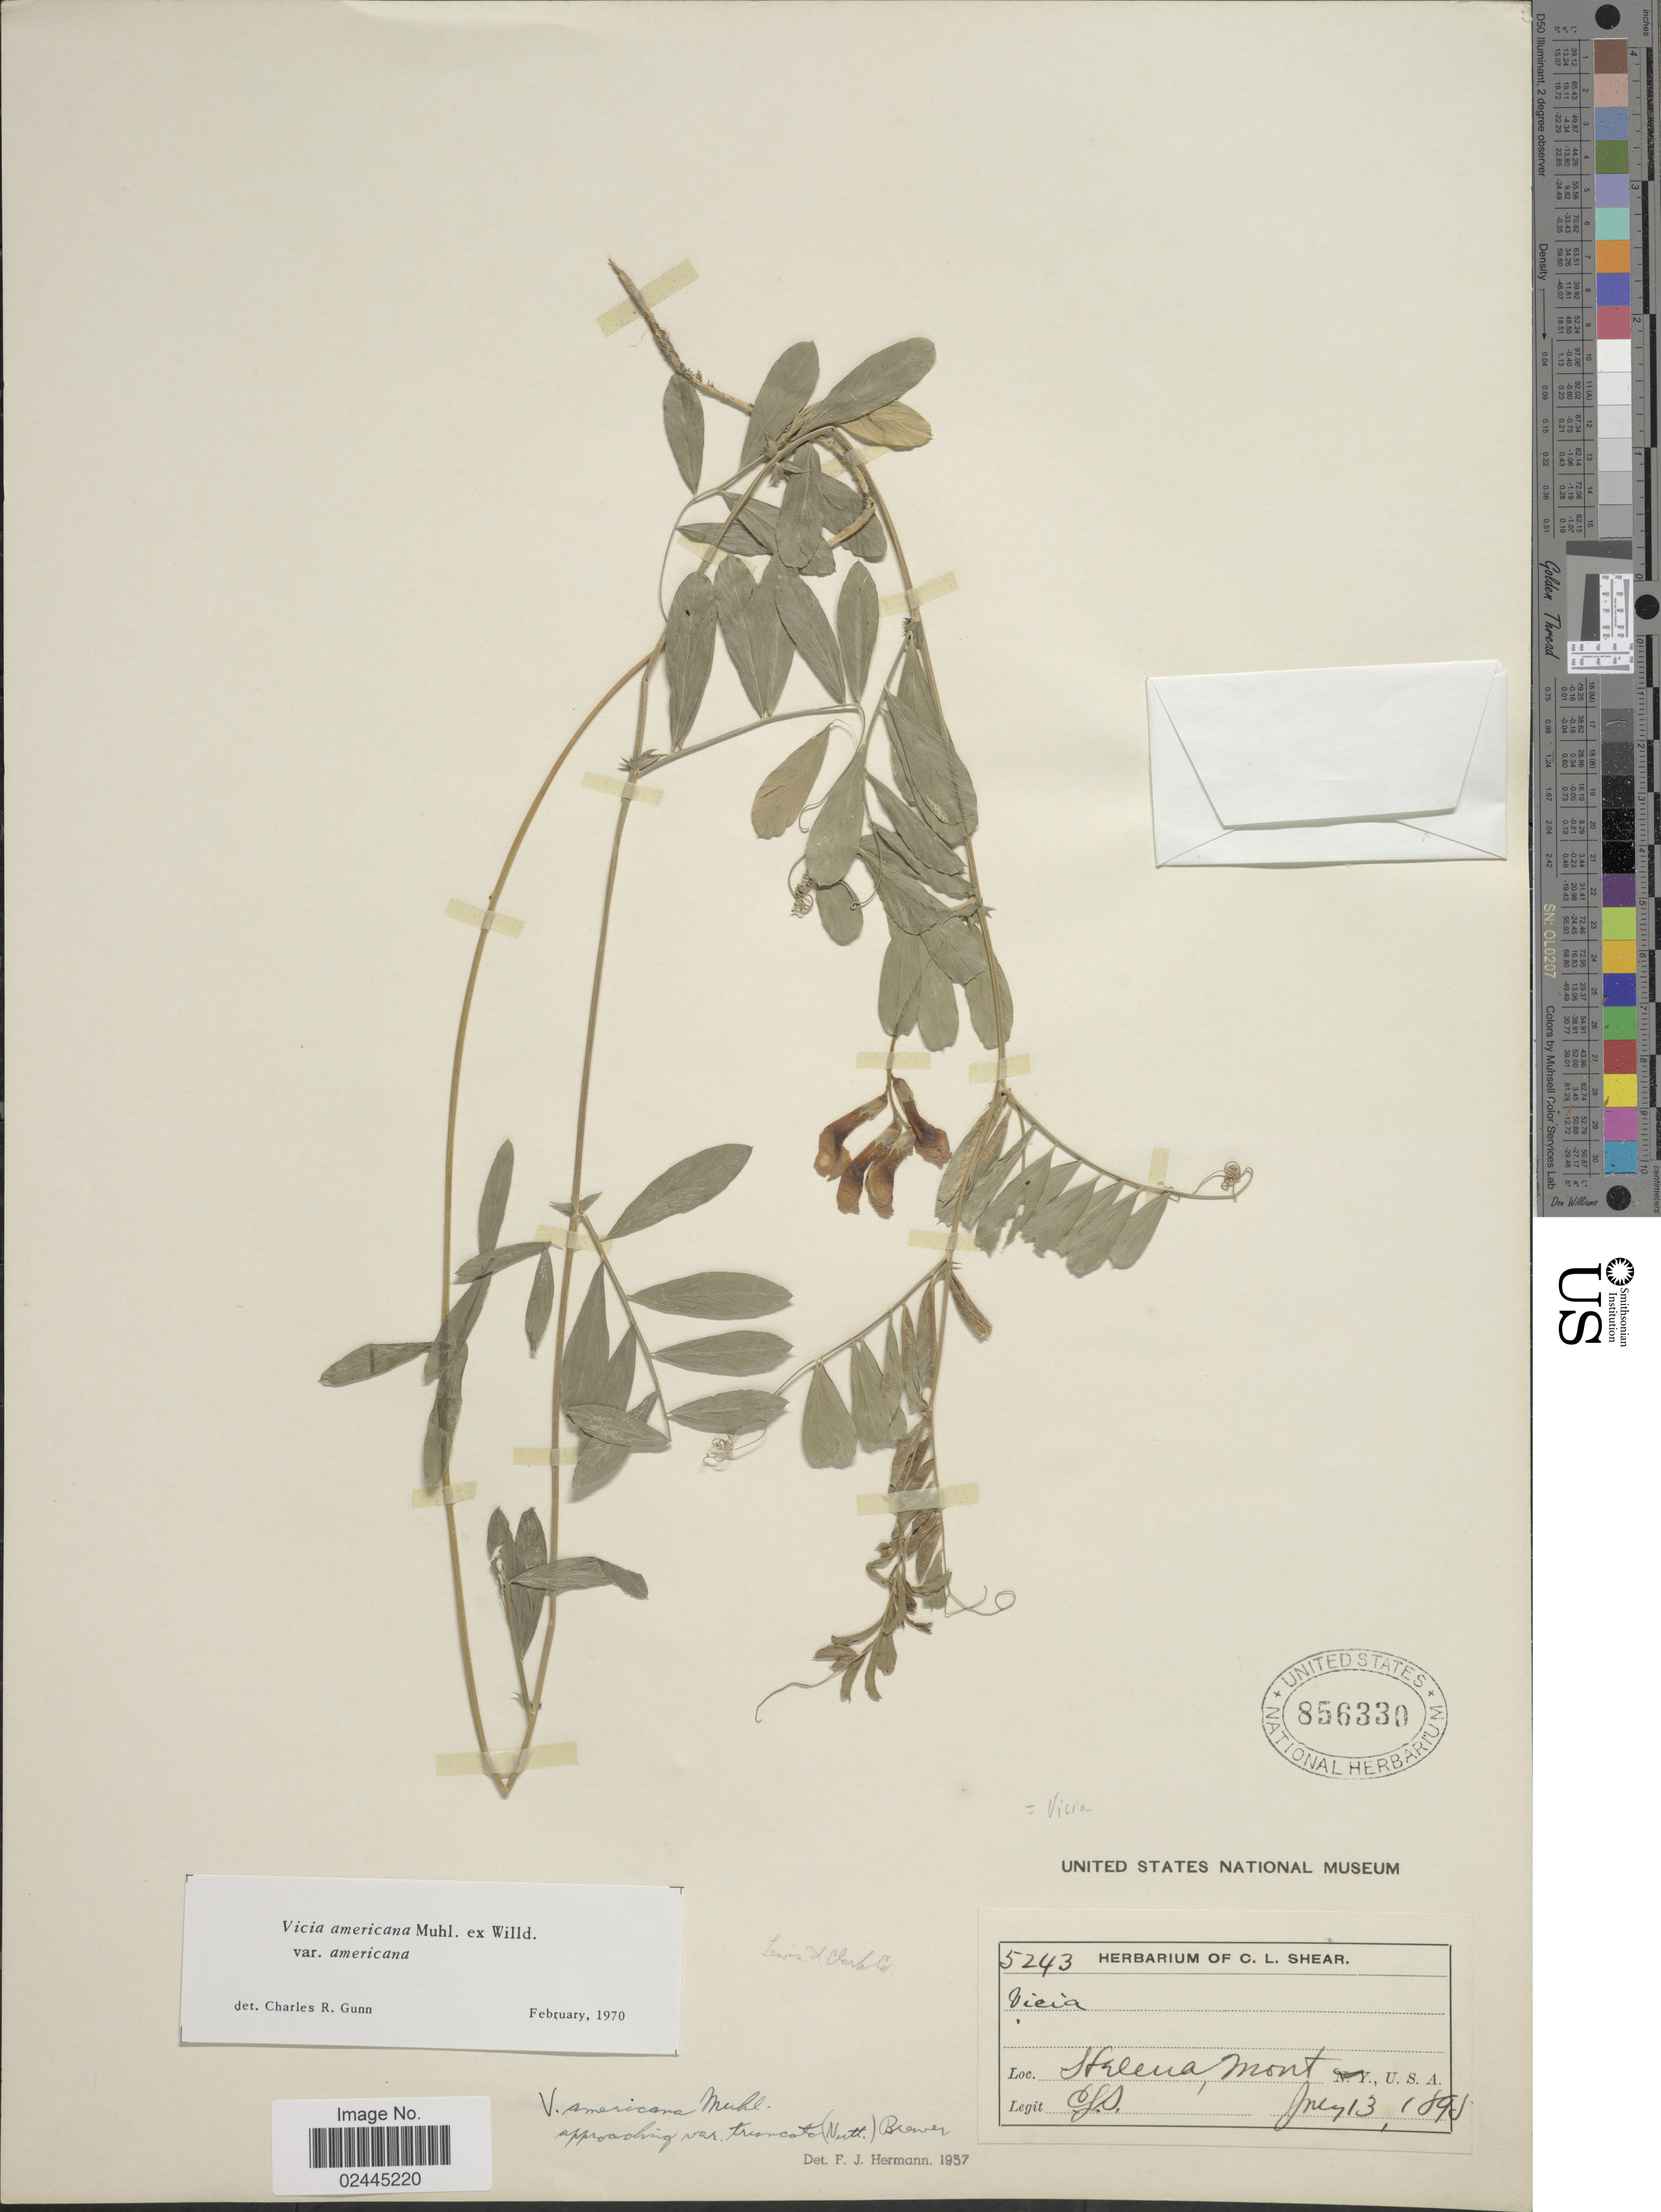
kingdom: Plantae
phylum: Tracheophyta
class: Magnoliopsida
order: Fabales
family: Fabaceae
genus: Vicia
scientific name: Vicia americana var. americana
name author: Muhl. ex Willd.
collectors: C. L. Shear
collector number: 5243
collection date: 1898-07-13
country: United States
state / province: Montana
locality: Helena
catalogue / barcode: US 856330